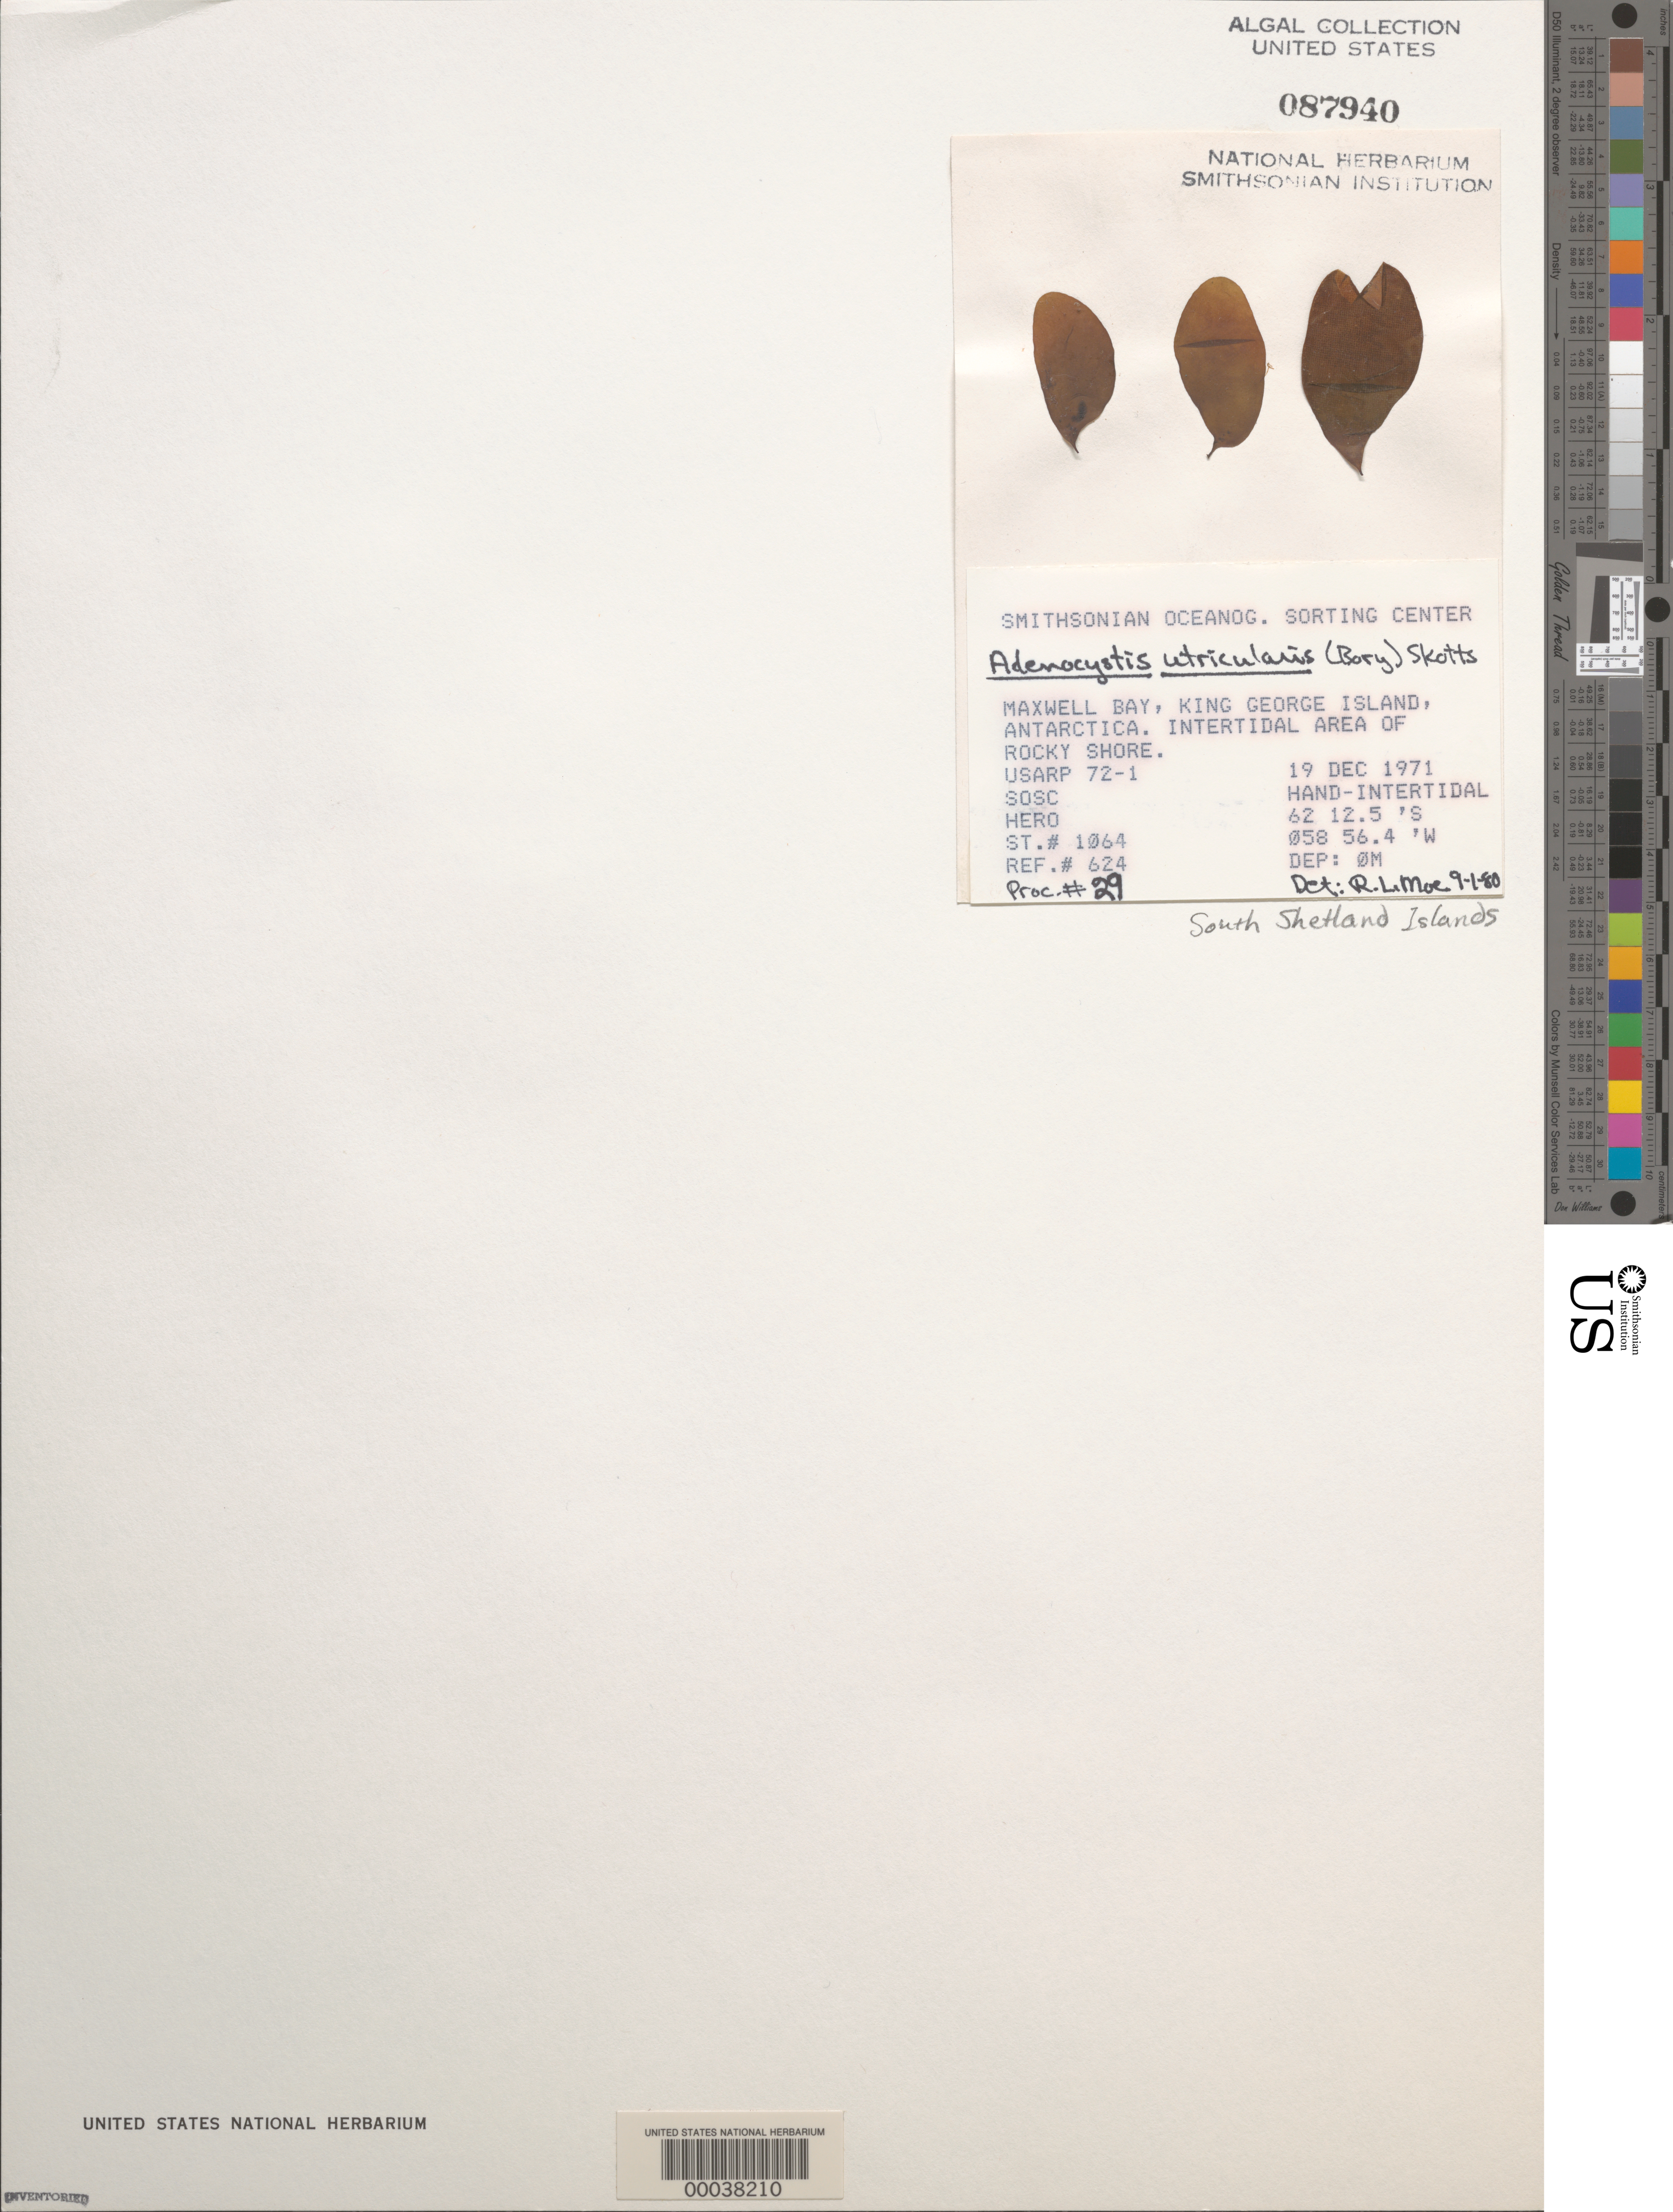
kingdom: Chromista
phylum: Ochrophyta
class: Phaeophyceae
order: Ectocarpales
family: Adenocystaceae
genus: Adenocystis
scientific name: Adenocystis utricularis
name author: (Bory) Skottsberg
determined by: Moe, R. L.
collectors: SOSC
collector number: Station 1064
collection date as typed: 19 Dec 1971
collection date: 1971-12-19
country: Antarctica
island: King George Island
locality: Maxwell Bay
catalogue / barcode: US 87940